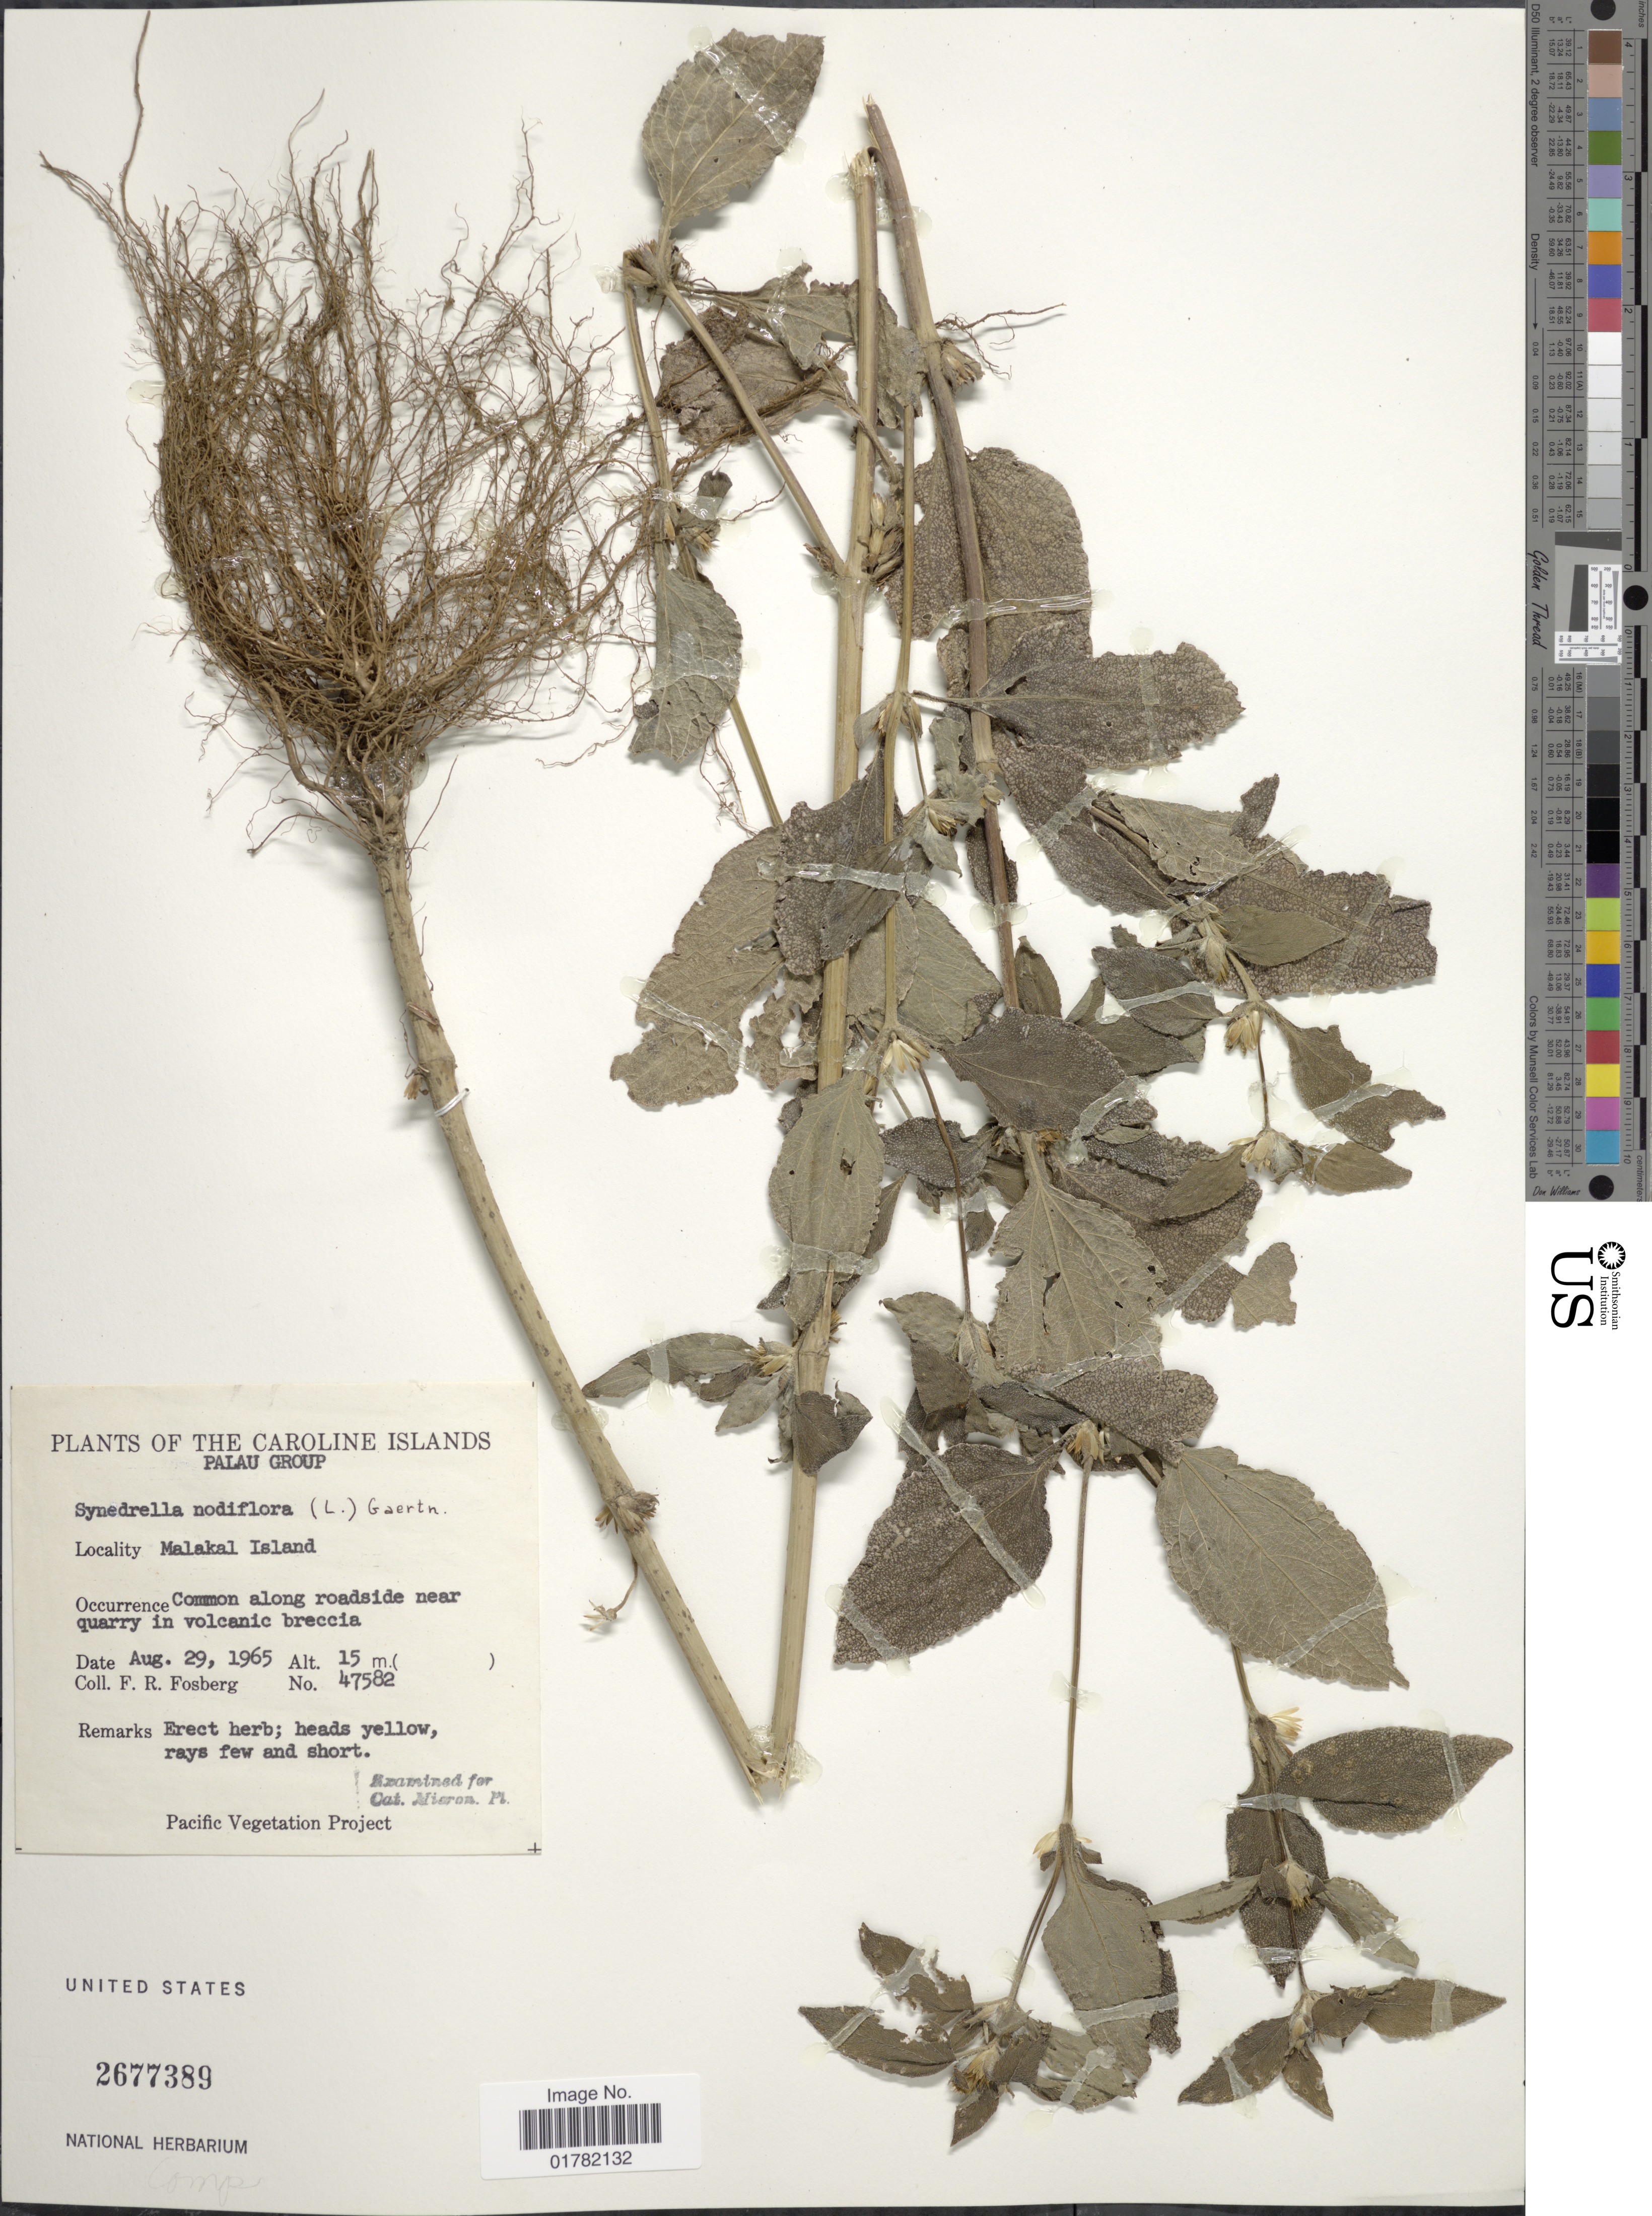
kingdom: Plantae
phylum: Tracheophyta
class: Magnoliopsida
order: Asterales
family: Asteraceae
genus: Synedrella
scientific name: Synedrella nodiflora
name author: (L.) Gaertn.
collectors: F. R. Fosberg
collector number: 47582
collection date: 1965-08-29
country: Palau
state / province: Koror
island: Ngemelachel [Malakal]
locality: Malakal Island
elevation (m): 15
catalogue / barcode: US 2677389